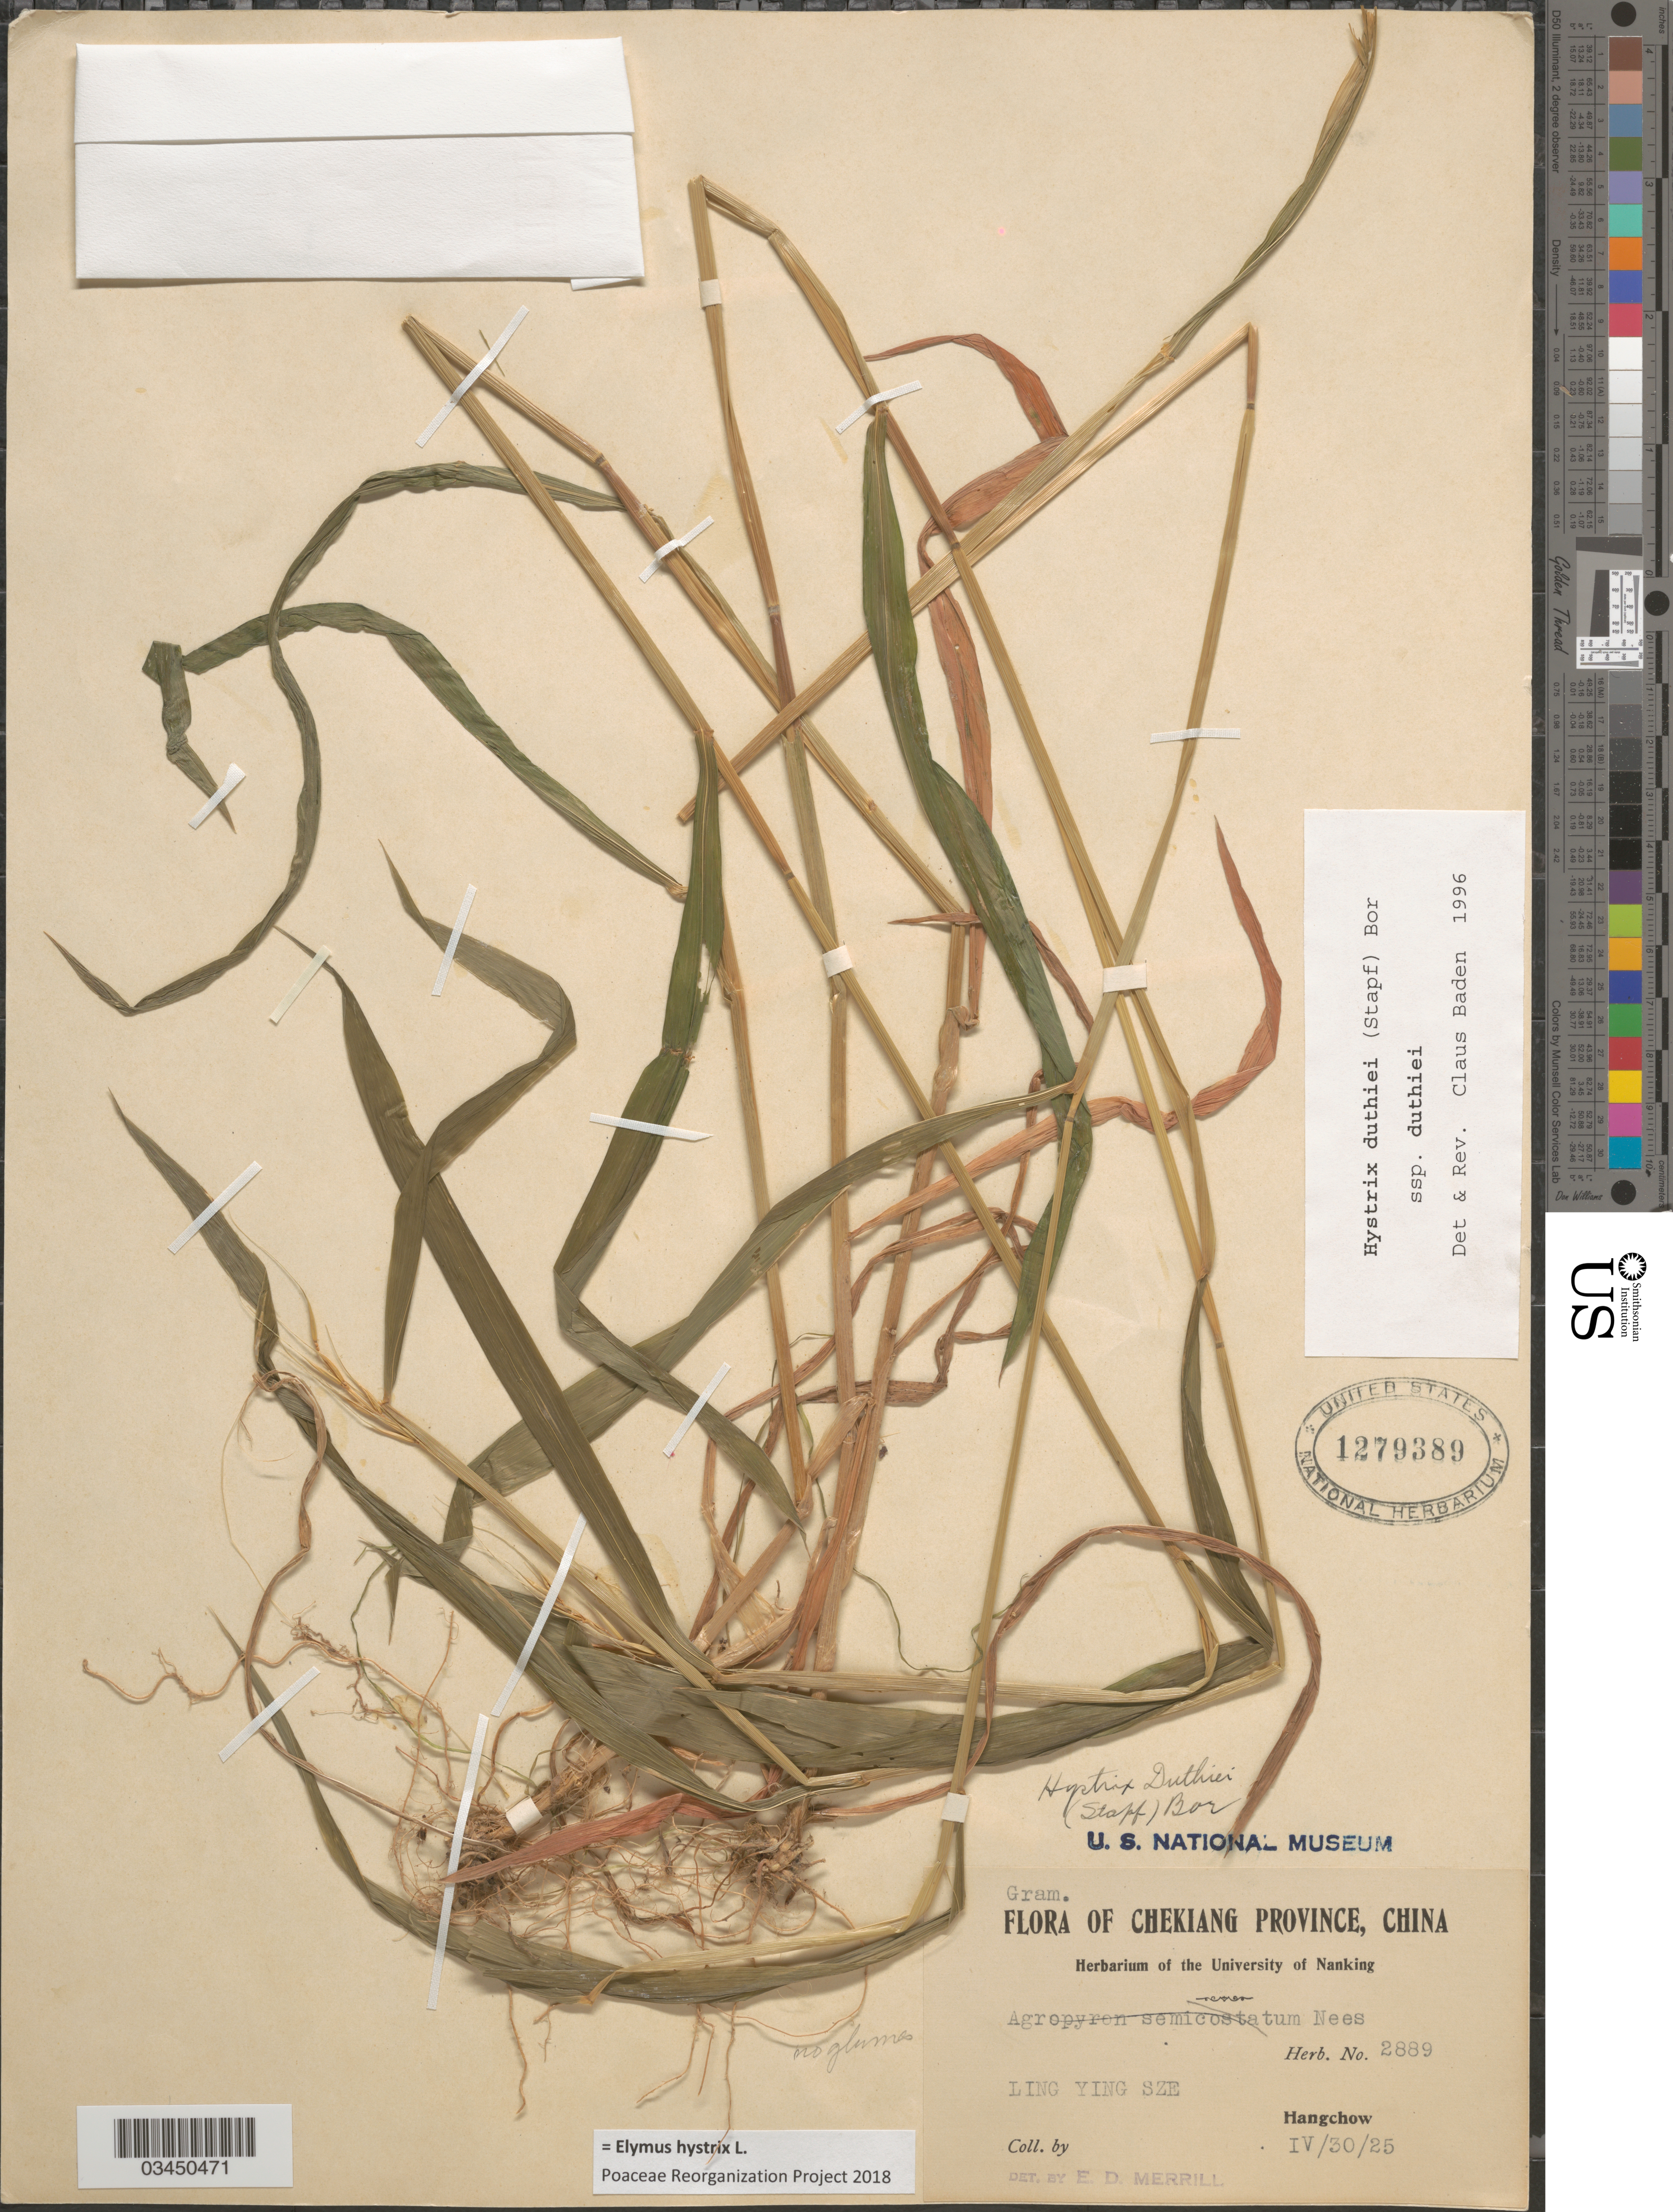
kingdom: Plantae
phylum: Tracheophyta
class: Liliopsida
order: Poales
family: Poaceae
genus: Elymus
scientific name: Elymus hystrix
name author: L.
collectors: L. Sze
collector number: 2889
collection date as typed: Transcribed d/m/y: 30/4/25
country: China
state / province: Zhejiang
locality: Chekiang Province. Hangchow.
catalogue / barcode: US 1279389